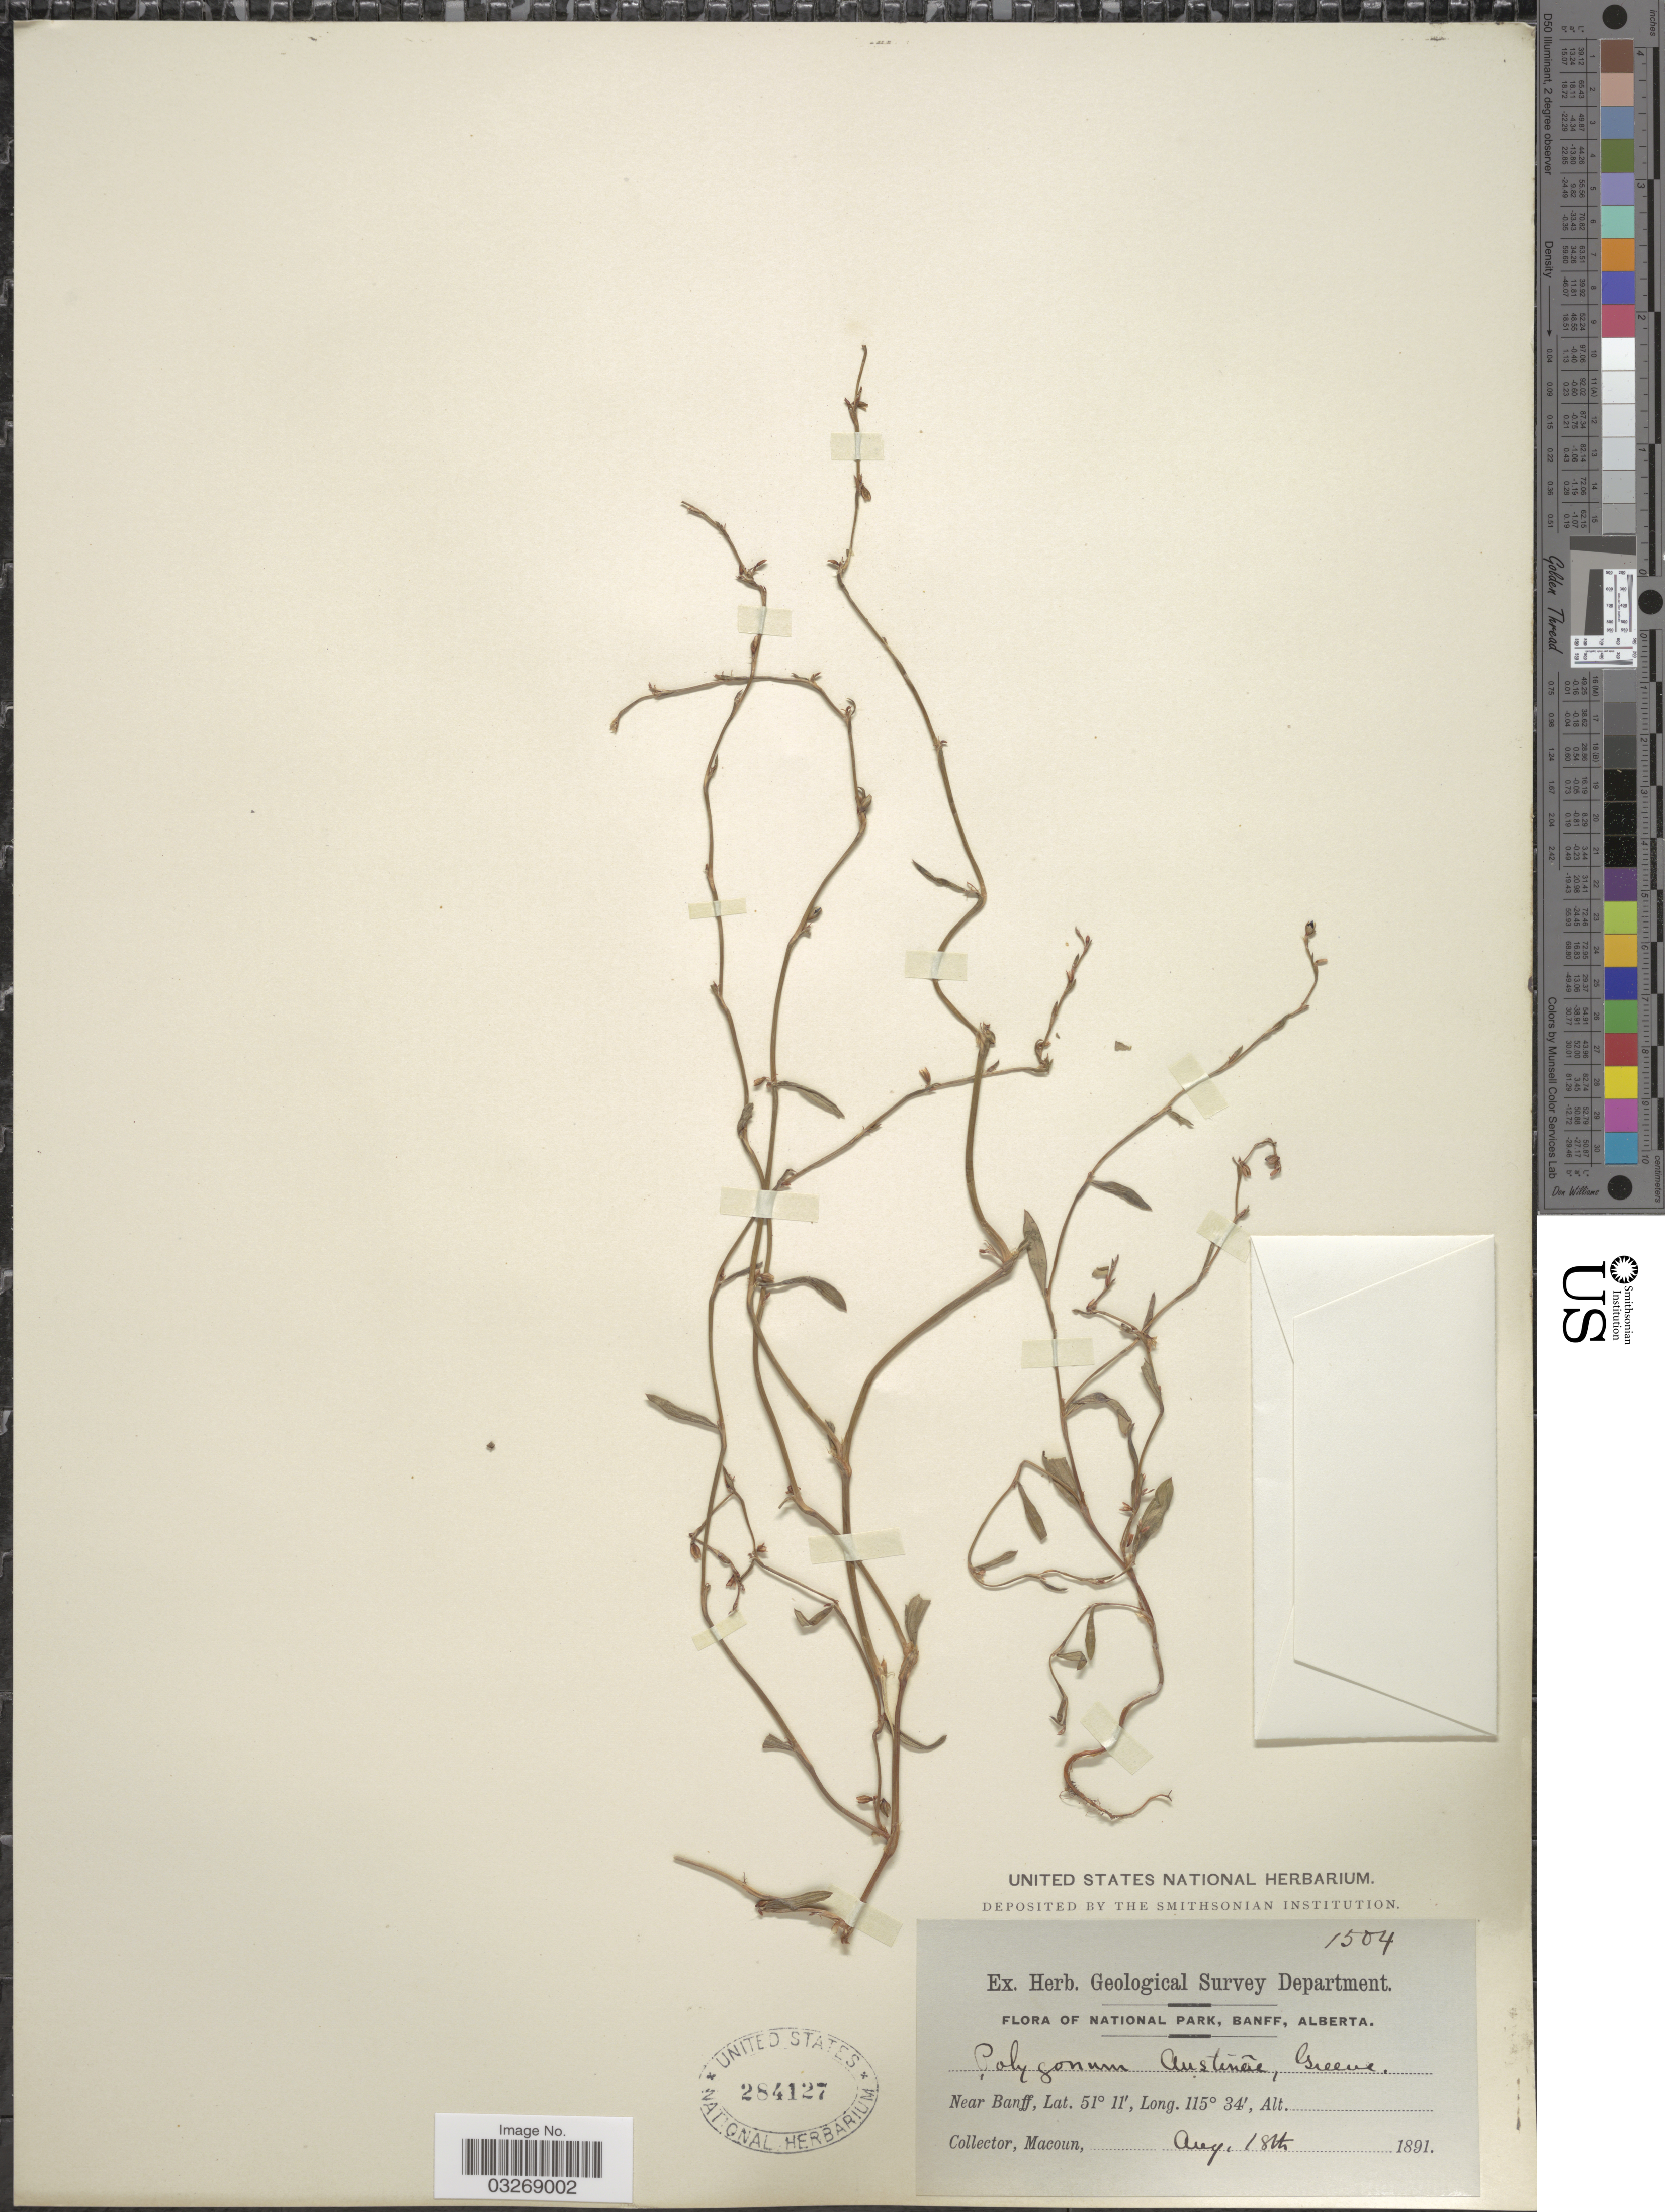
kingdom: Plantae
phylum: Tracheophyta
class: Magnoliopsida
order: Caryophyllales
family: Polygonaceae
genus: Polygonum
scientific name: Polygonum douglasii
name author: Greene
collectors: -- Macoun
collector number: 1504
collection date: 1891-08-18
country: Canada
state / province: Alberta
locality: National Park, Banff. Near Banff.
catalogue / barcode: US 284127